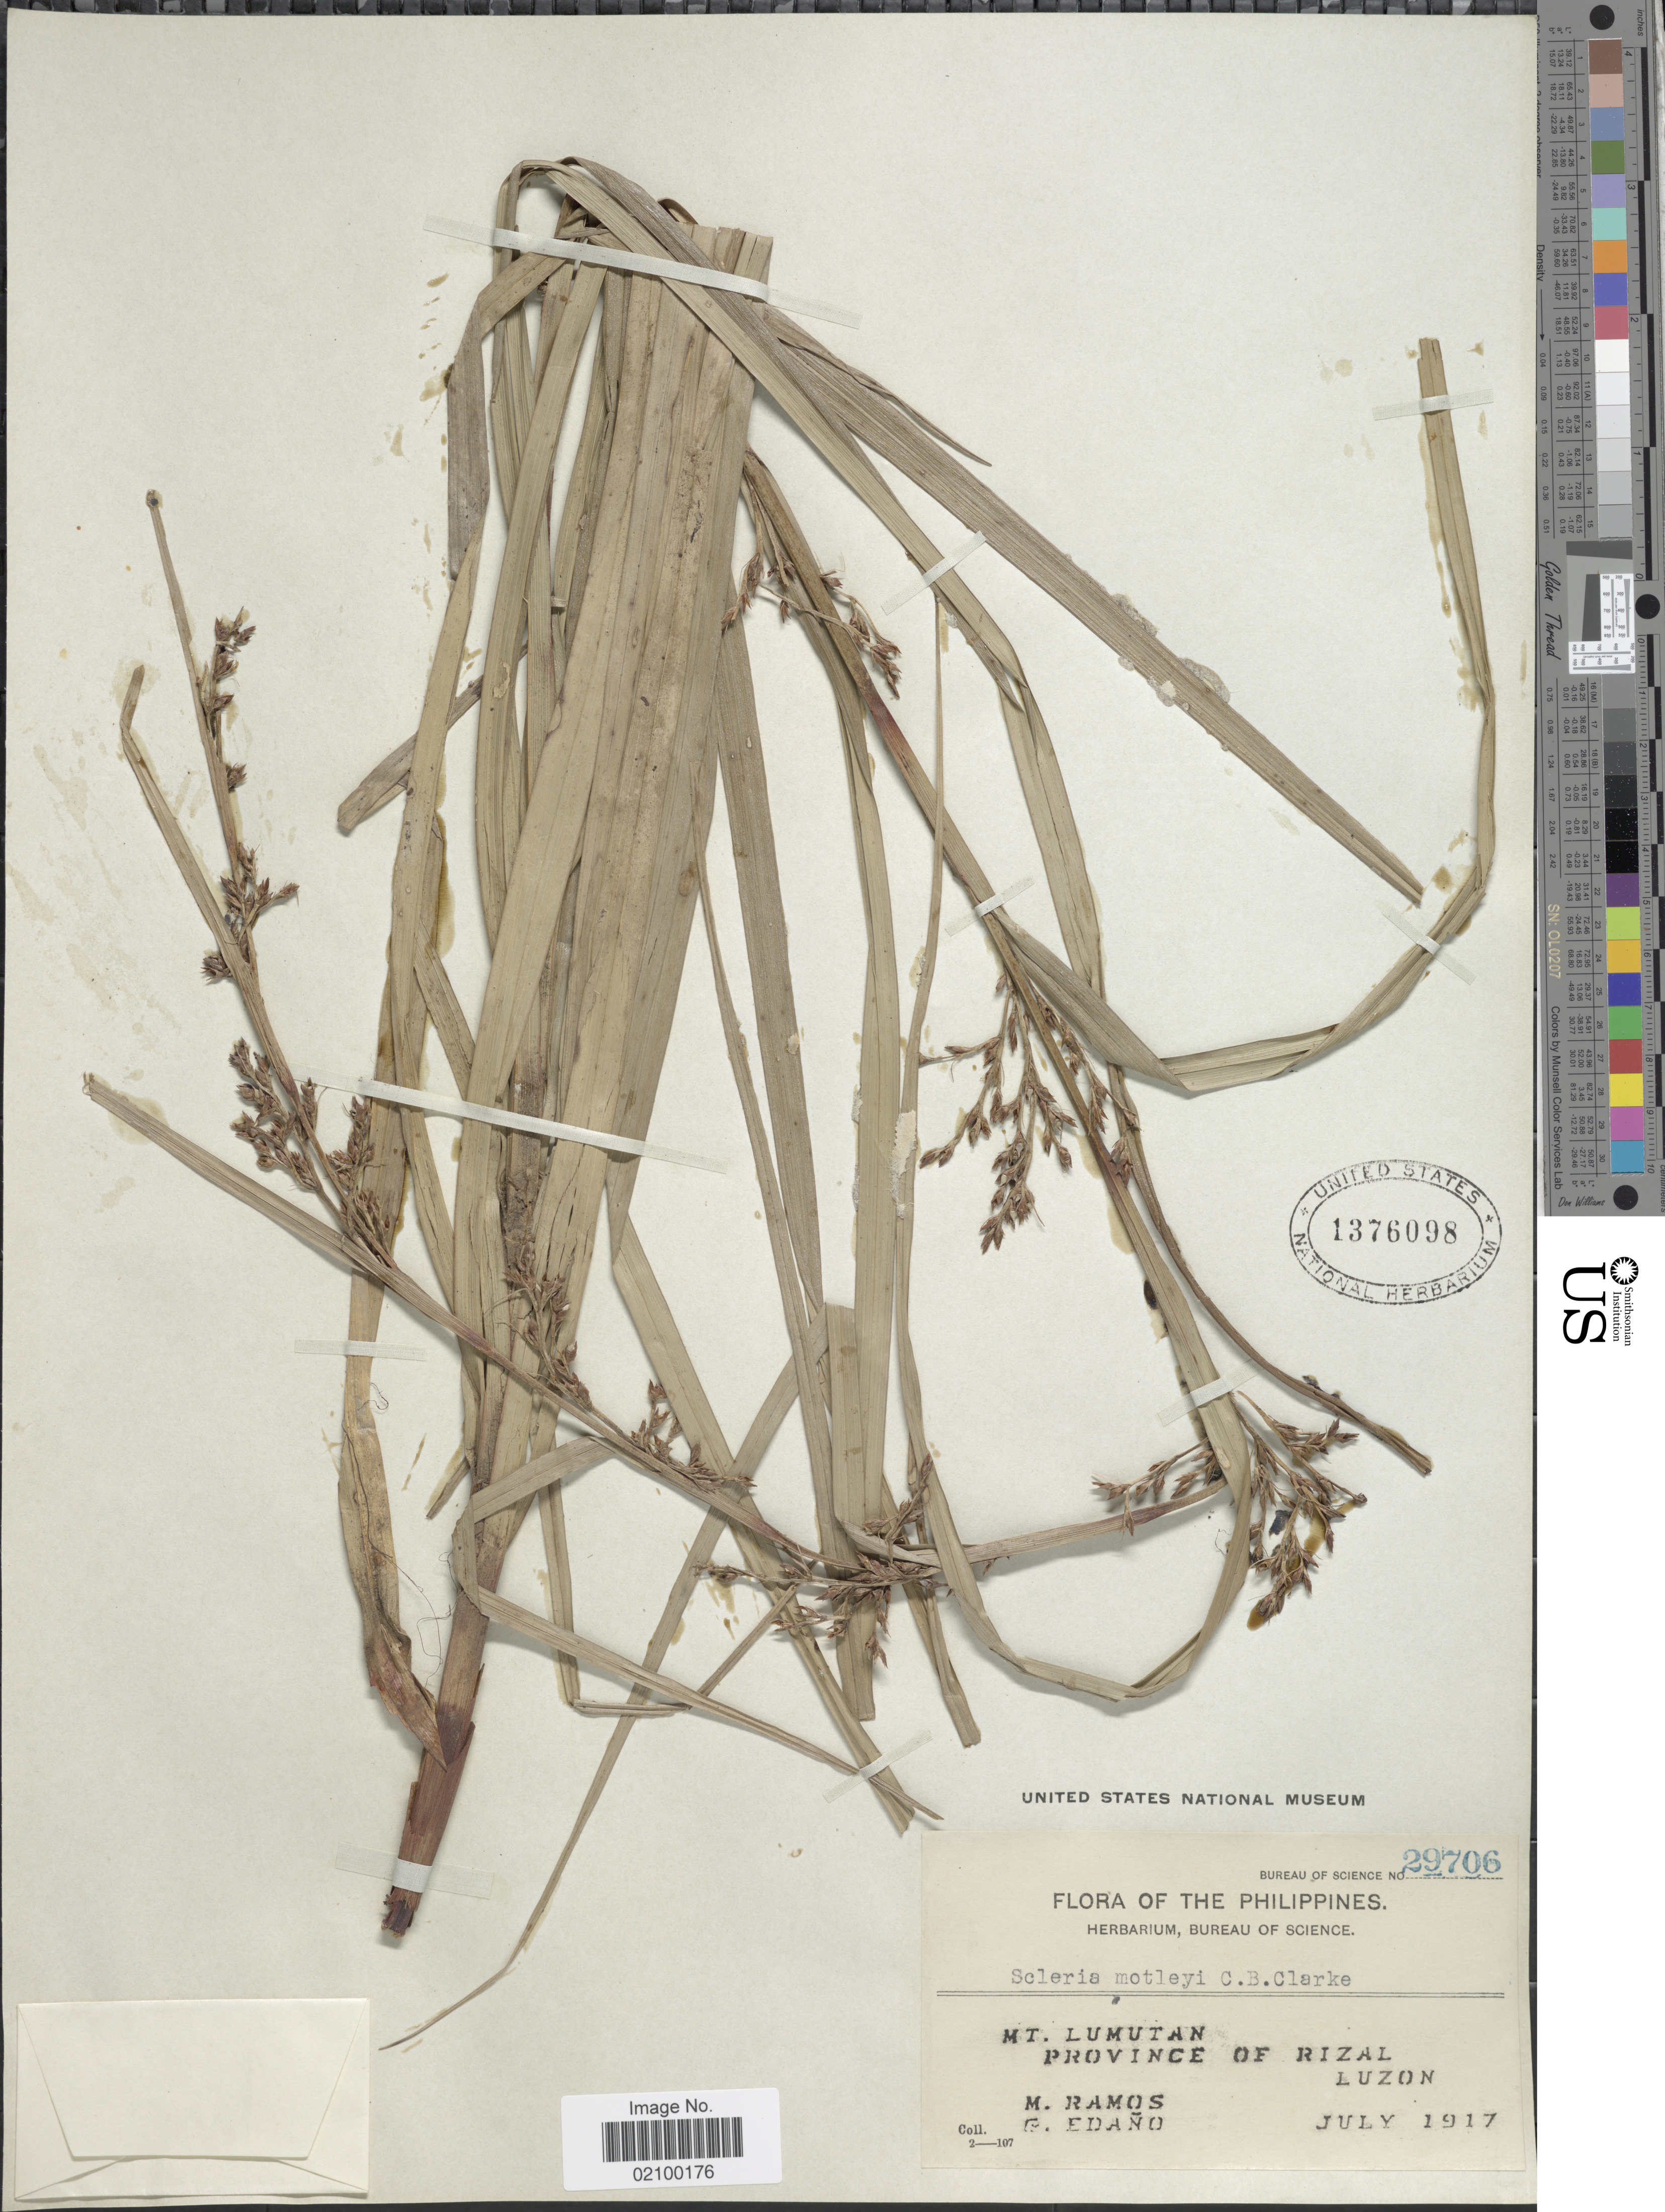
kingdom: Plantae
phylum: Tracheophyta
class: Liliopsida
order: Poales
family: Cyperaceae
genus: Scleria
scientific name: Scleria motleyi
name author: C.B. Clarke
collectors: M. Ramos & G. Edaño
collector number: Bureau of Science 29706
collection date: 1917-07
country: Philippines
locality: Mt. Lumutan, Province of Rizal, Luzon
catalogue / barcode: US 1376098